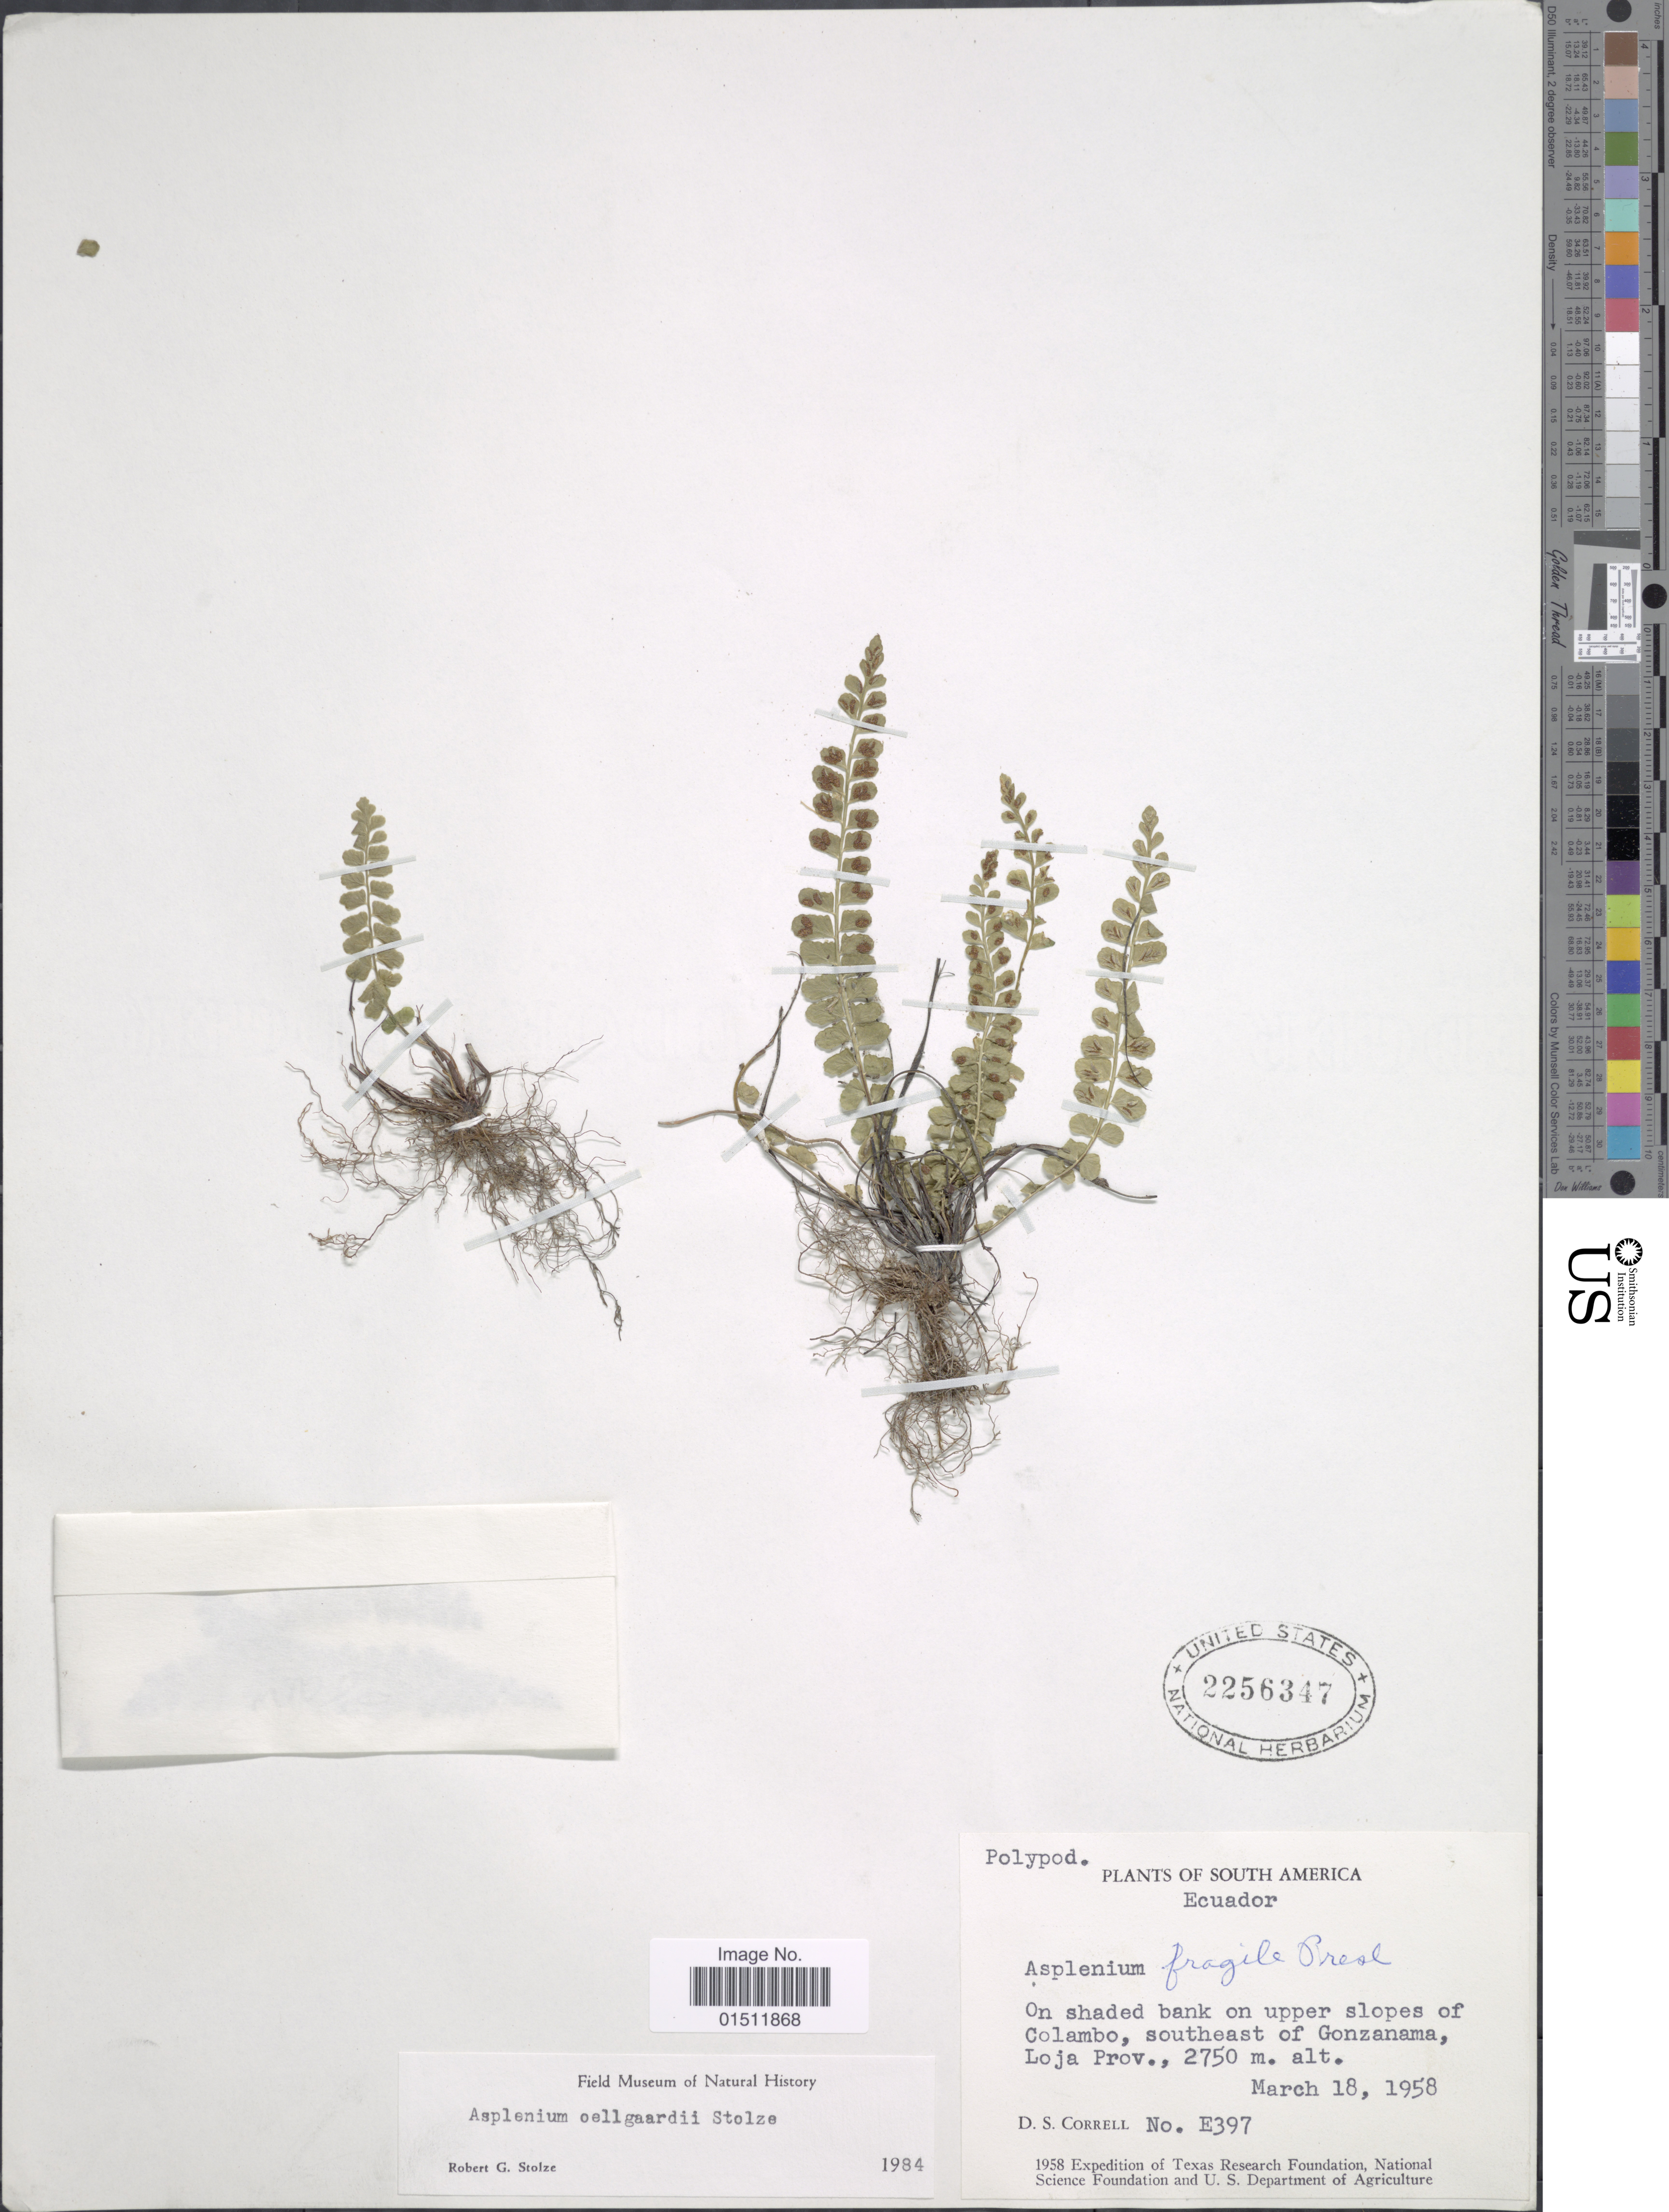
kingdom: Plantae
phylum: Tracheophyta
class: Polypodiopsida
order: Polypodiales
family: Aspleniaceae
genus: Asplenium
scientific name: Asplenium oellgaardii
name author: Stolze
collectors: D. S. Correll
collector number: E397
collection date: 1958-03-18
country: Ecuador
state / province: Loja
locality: Upper slopes of Colambo, southeast of Gonzanama, Loja Prov.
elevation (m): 2750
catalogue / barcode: US 2256347